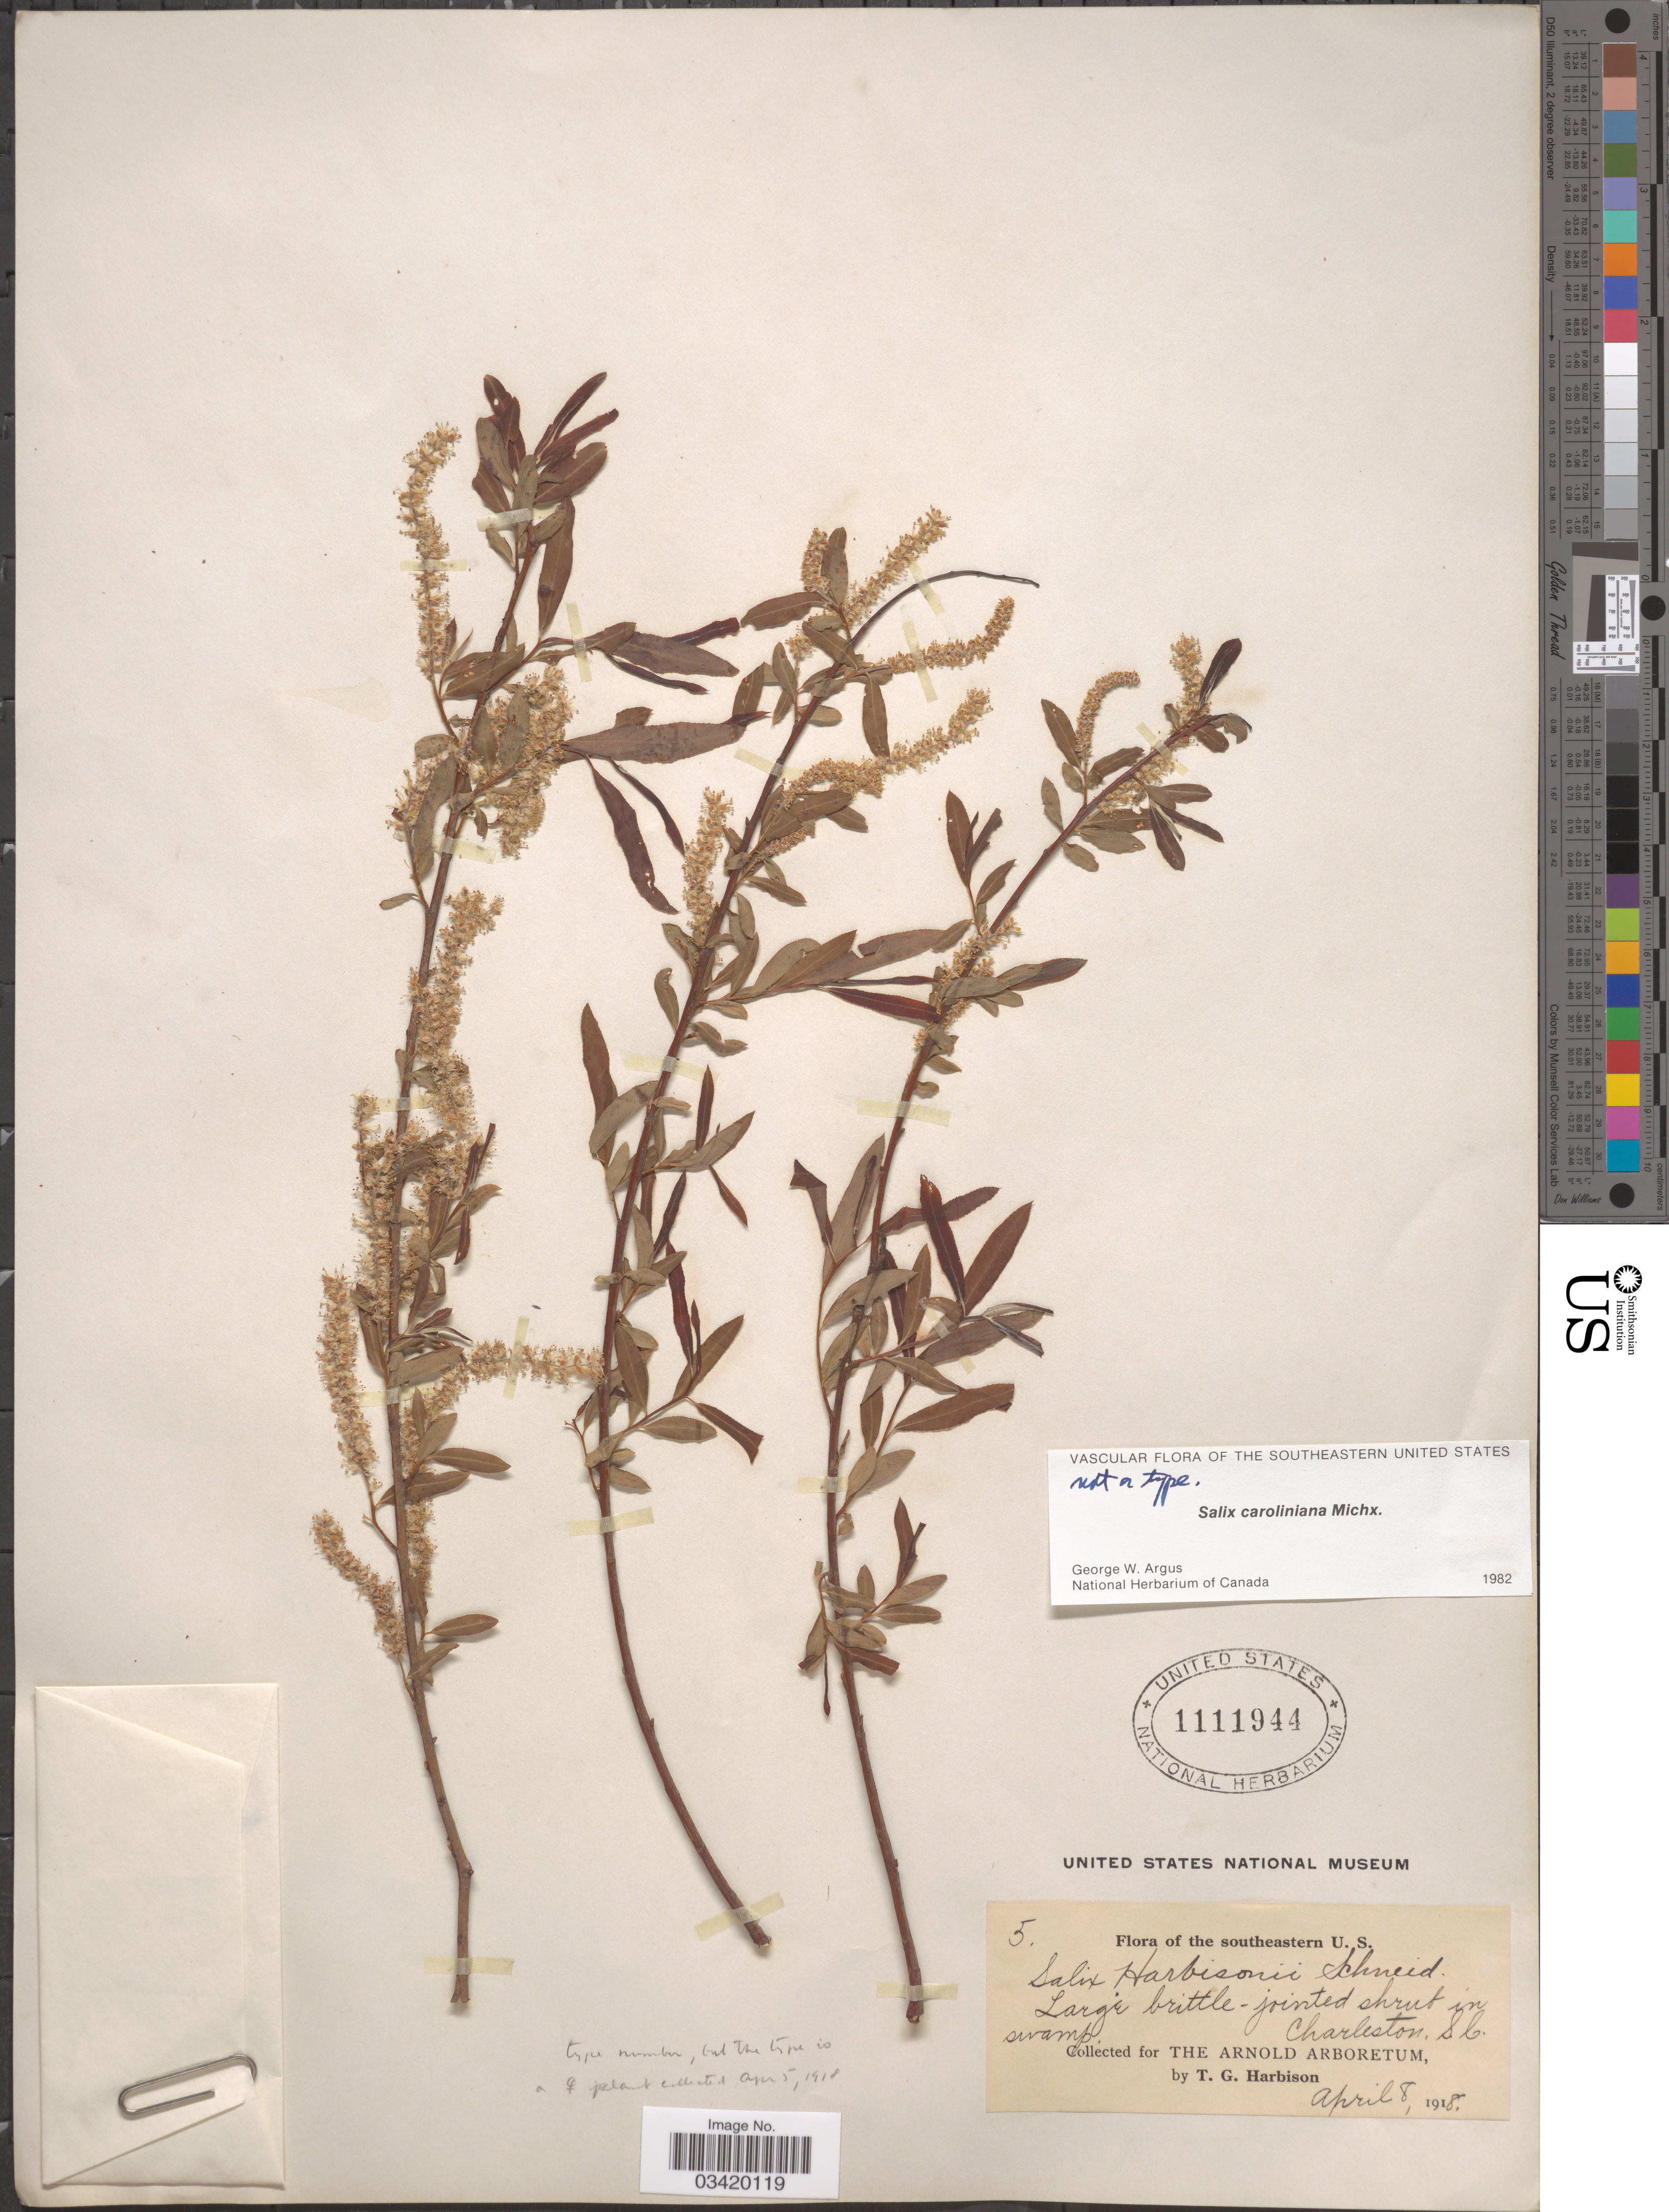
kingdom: Plantae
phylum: Tracheophyta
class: Magnoliopsida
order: Malpighiales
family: Salicaceae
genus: Salix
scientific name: Salix caroliniana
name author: Michx.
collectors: T. Harbison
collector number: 5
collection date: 1918-04-08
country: United States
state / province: South Carolina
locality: Southeastern U.S. Charleston.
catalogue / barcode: US 1111944